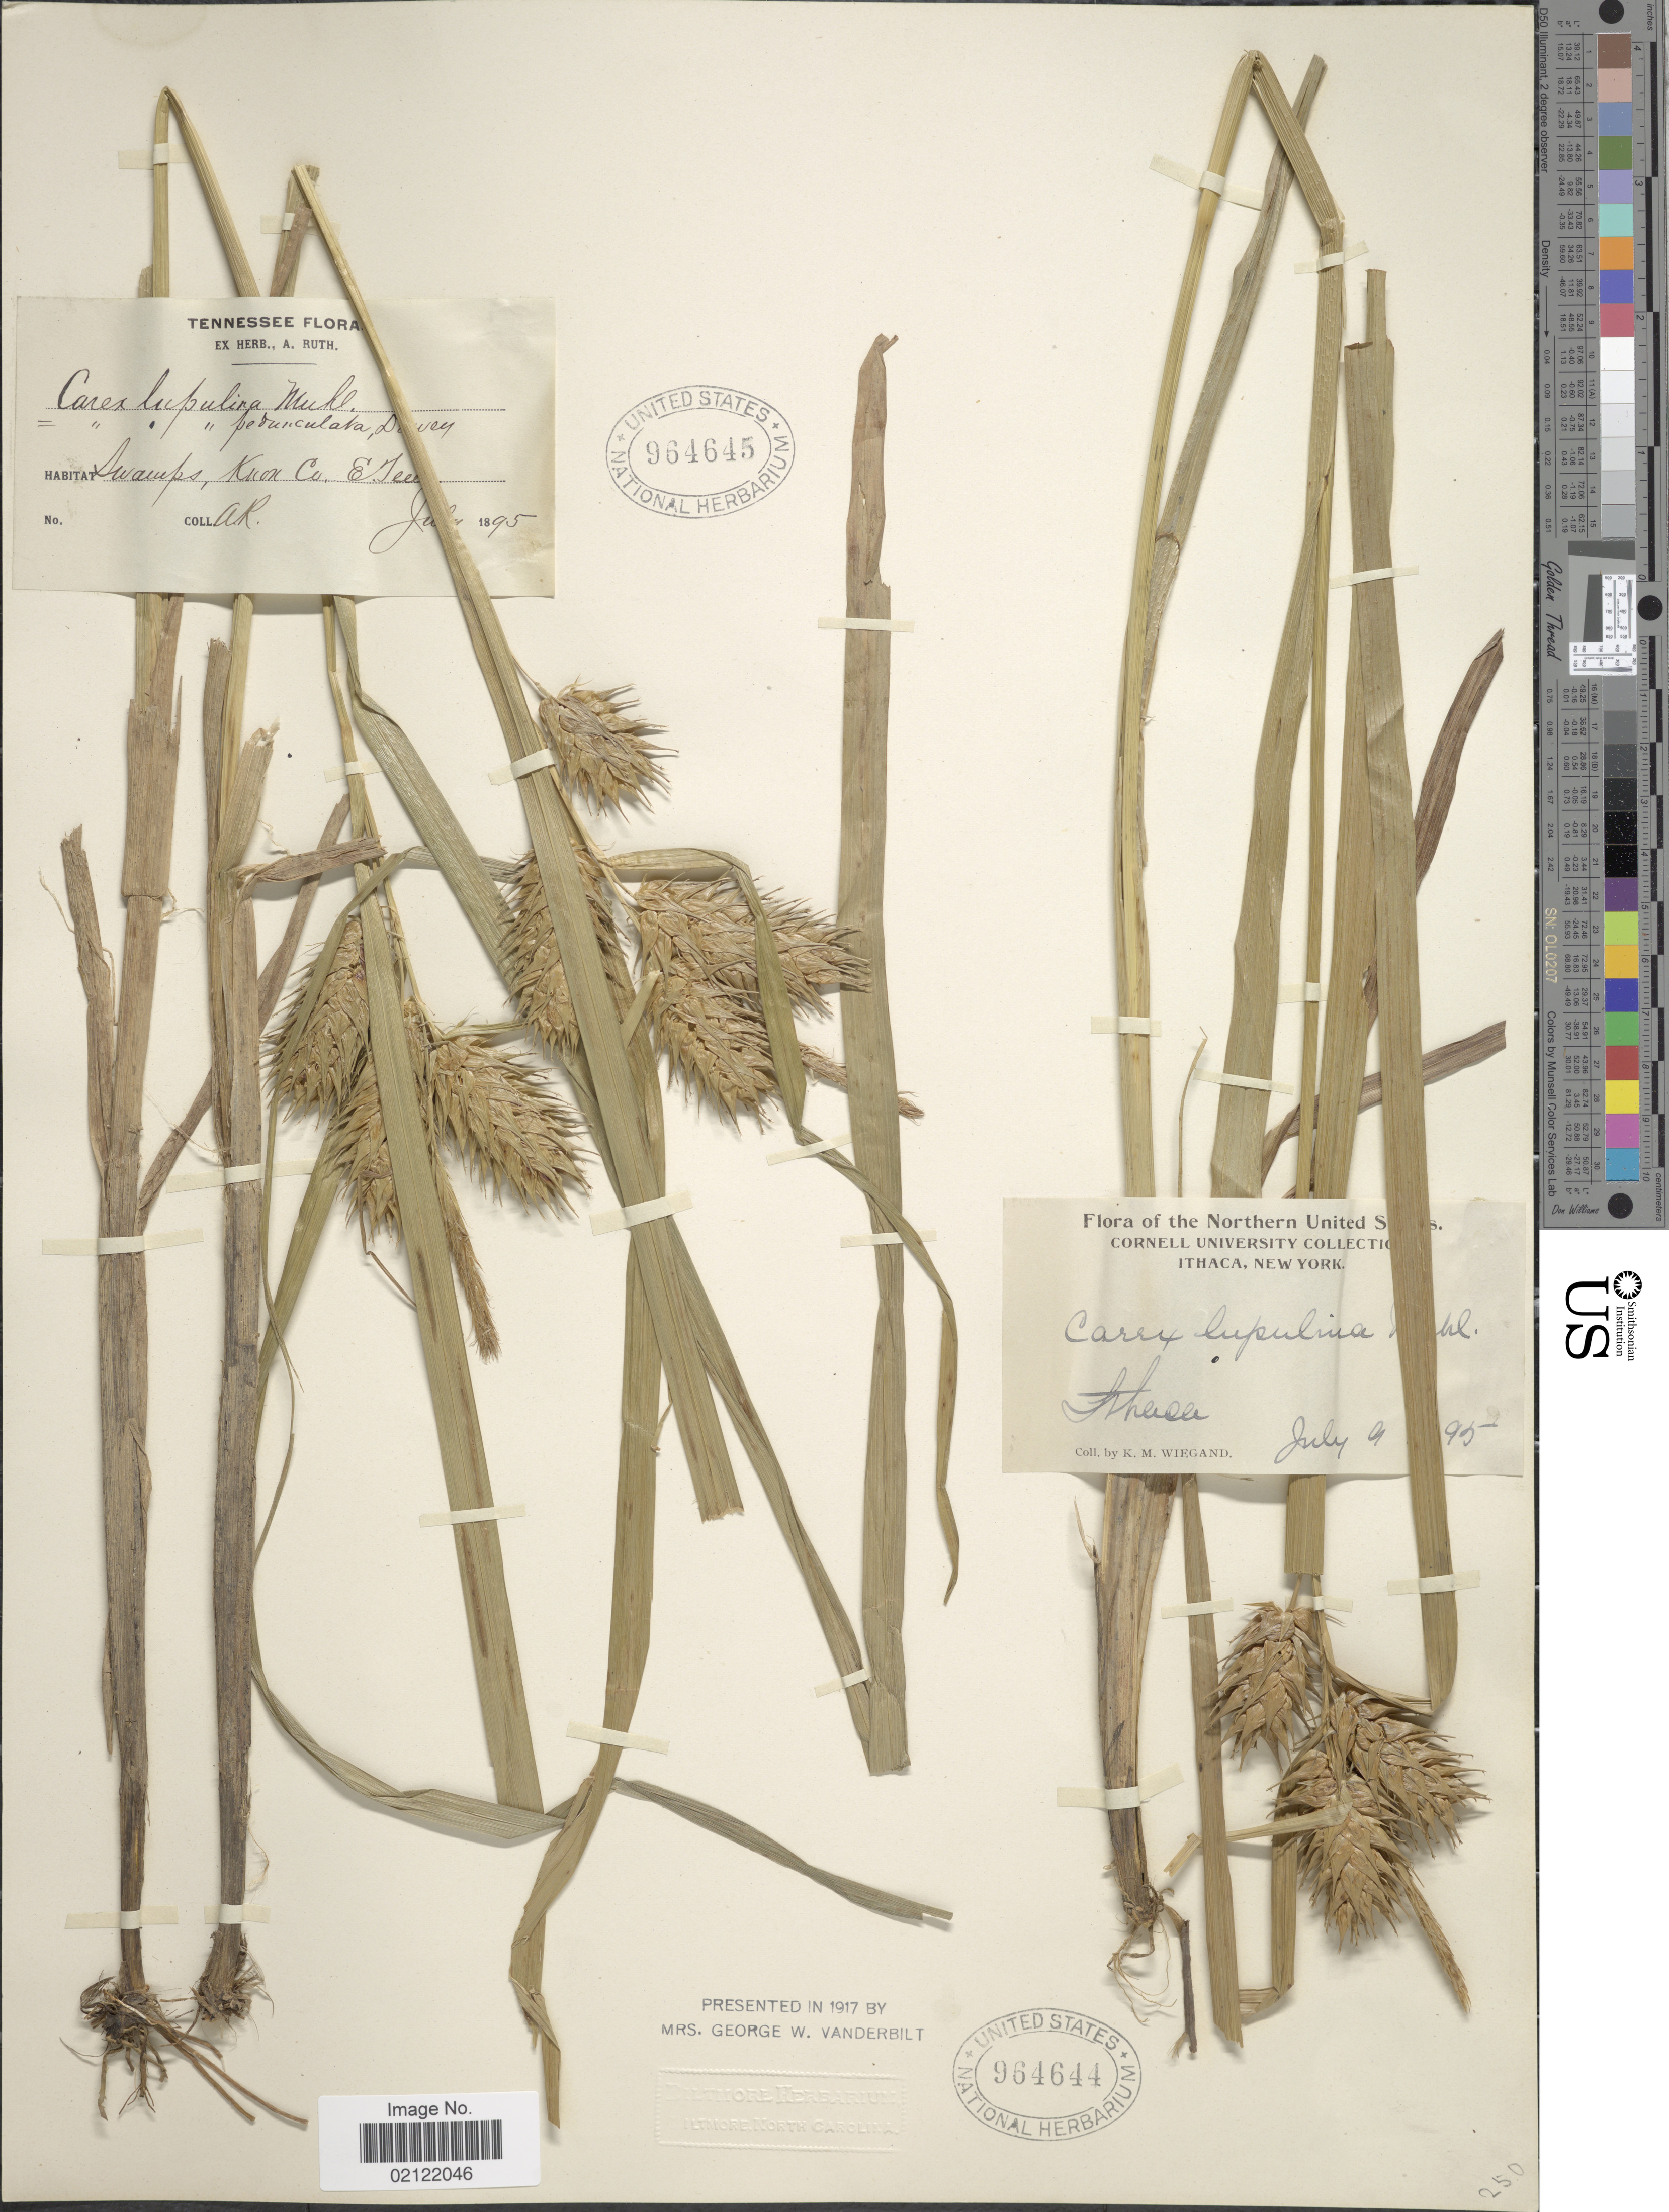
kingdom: Plantae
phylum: Tracheophyta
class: Liliopsida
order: Poales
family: Cyperaceae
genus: Carex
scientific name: Carex lupulina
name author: Muhl. ex Willd.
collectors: A. Ruth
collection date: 1895-07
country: United States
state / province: Tennessee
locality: Swamps, Knox Co., E. Tenn.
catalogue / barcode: US 964645-2